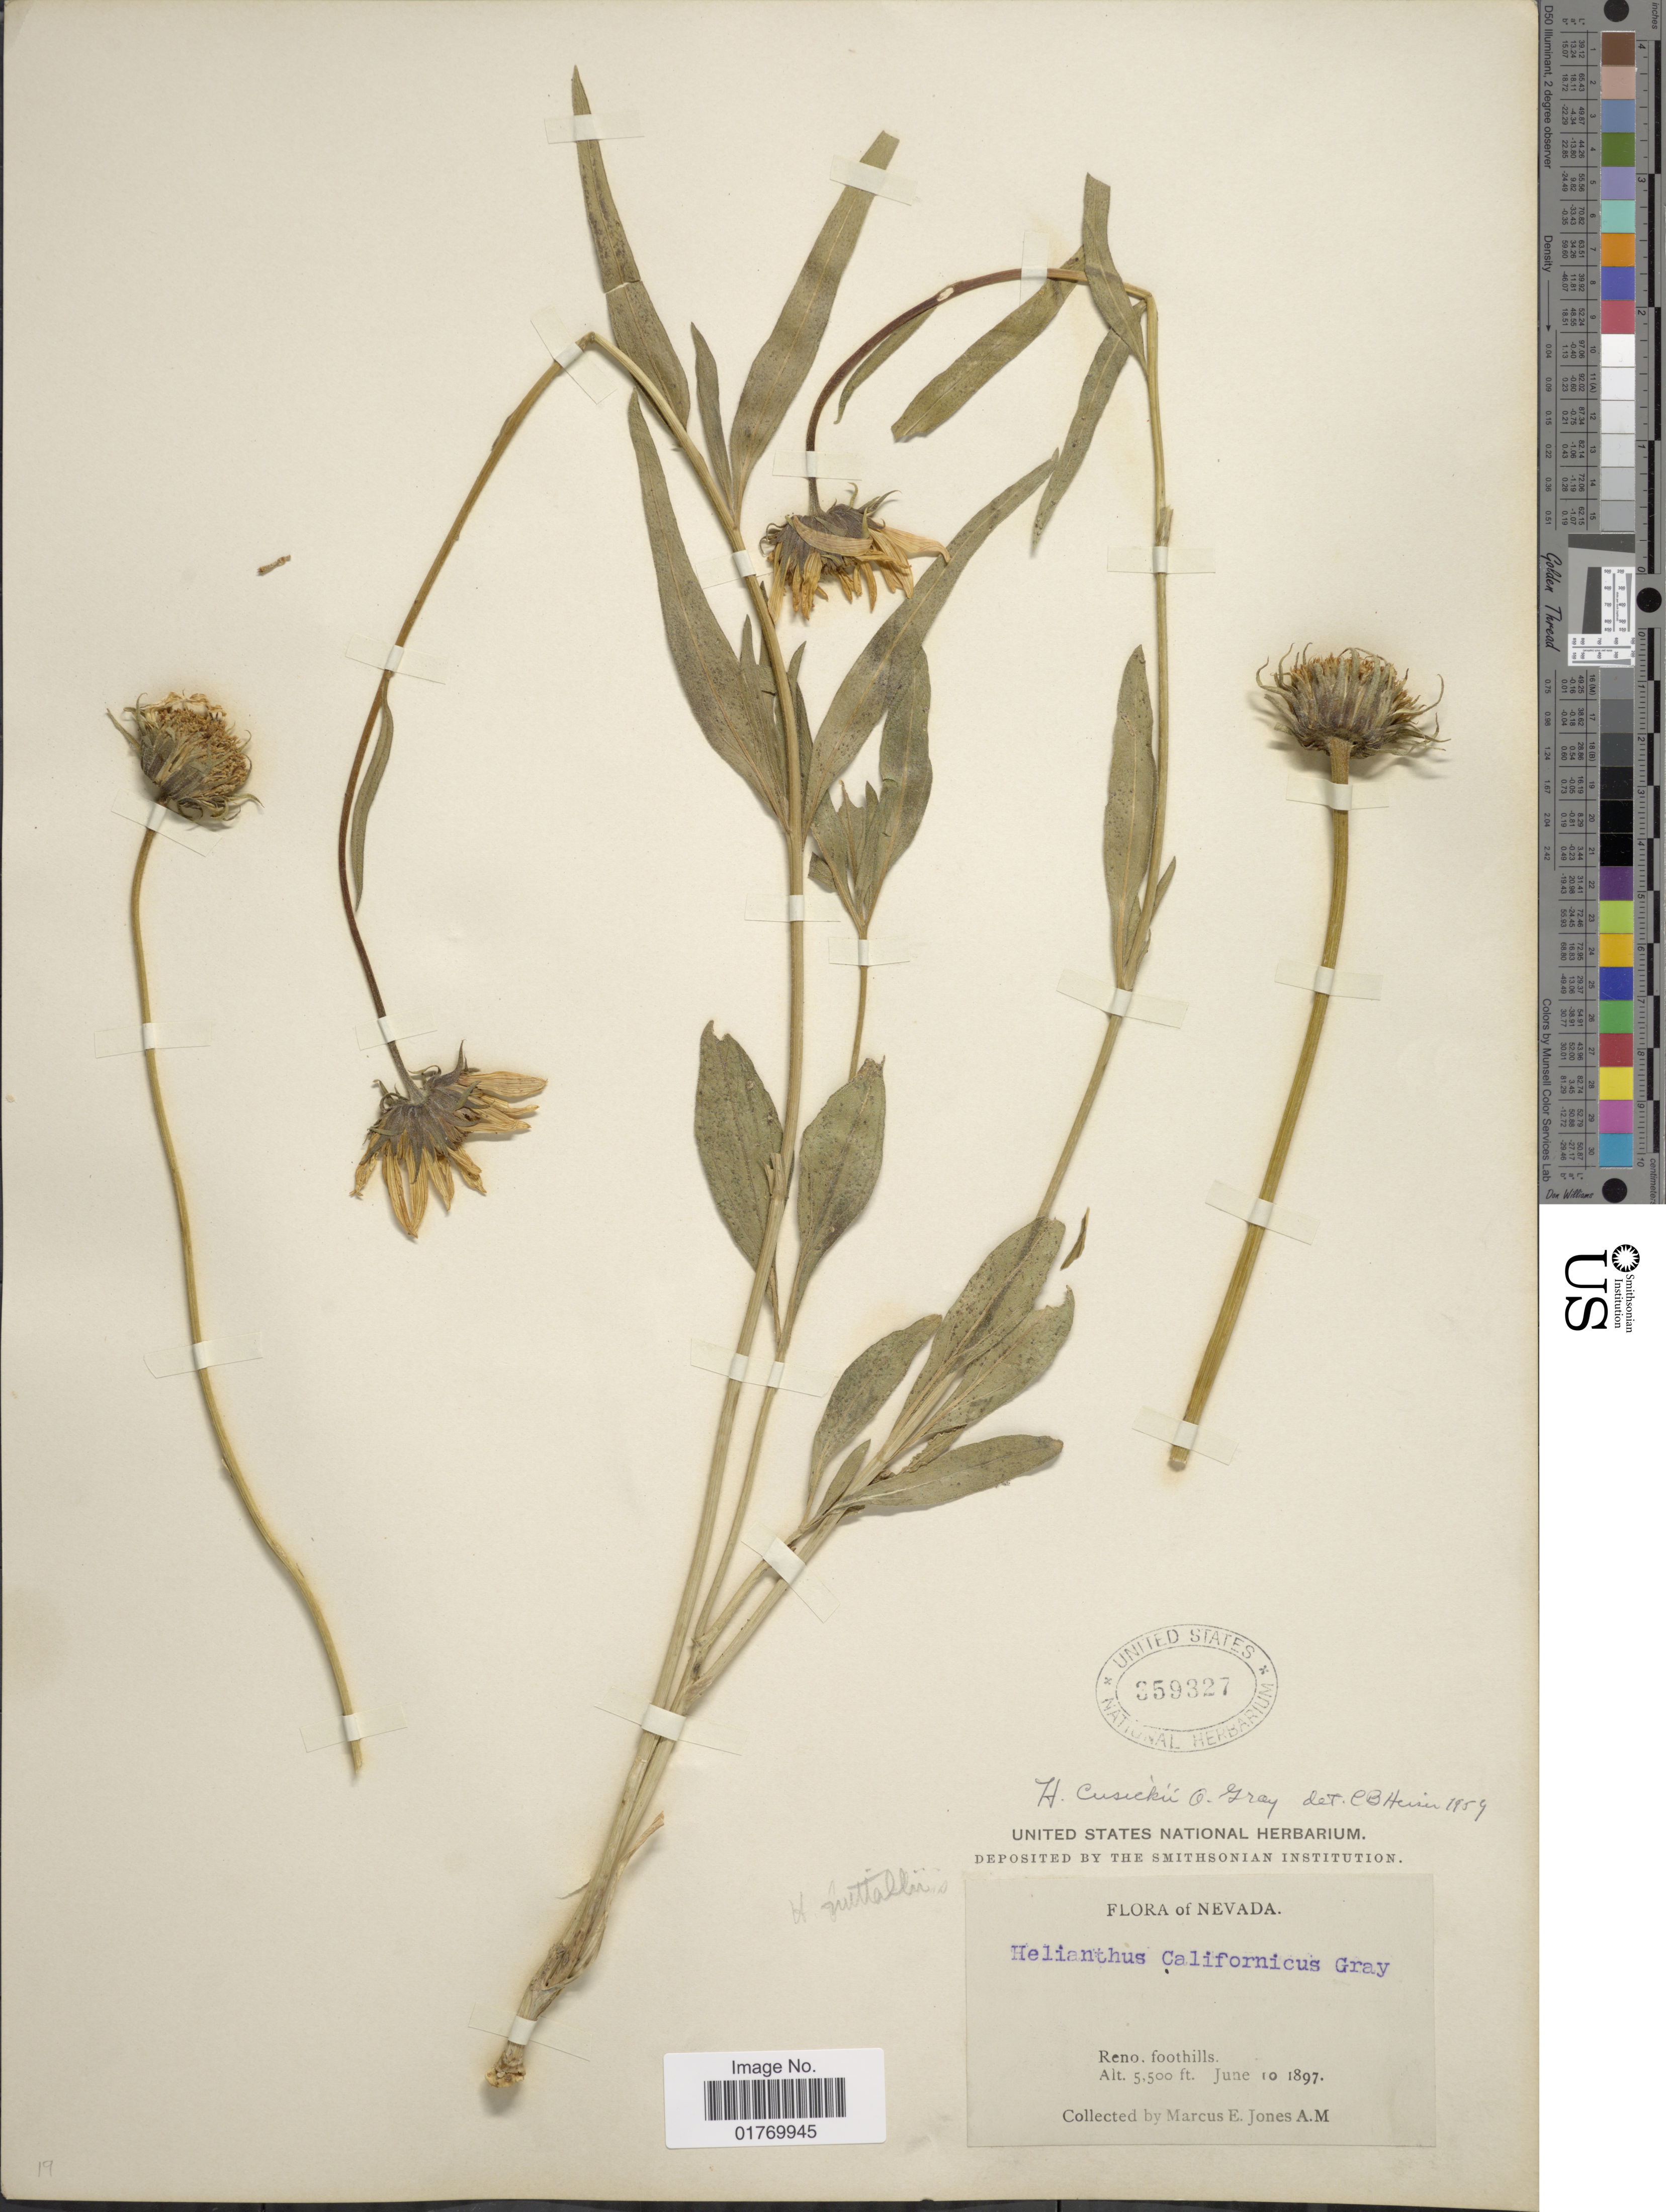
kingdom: Plantae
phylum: Tracheophyta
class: Magnoliopsida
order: Asterales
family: Asteraceae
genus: Helianthus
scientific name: Helianthus cusickii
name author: A. Gray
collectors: M. E. Jones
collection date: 1897-06-10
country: United States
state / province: Nevada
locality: Reno foothills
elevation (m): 1676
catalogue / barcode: US 359327